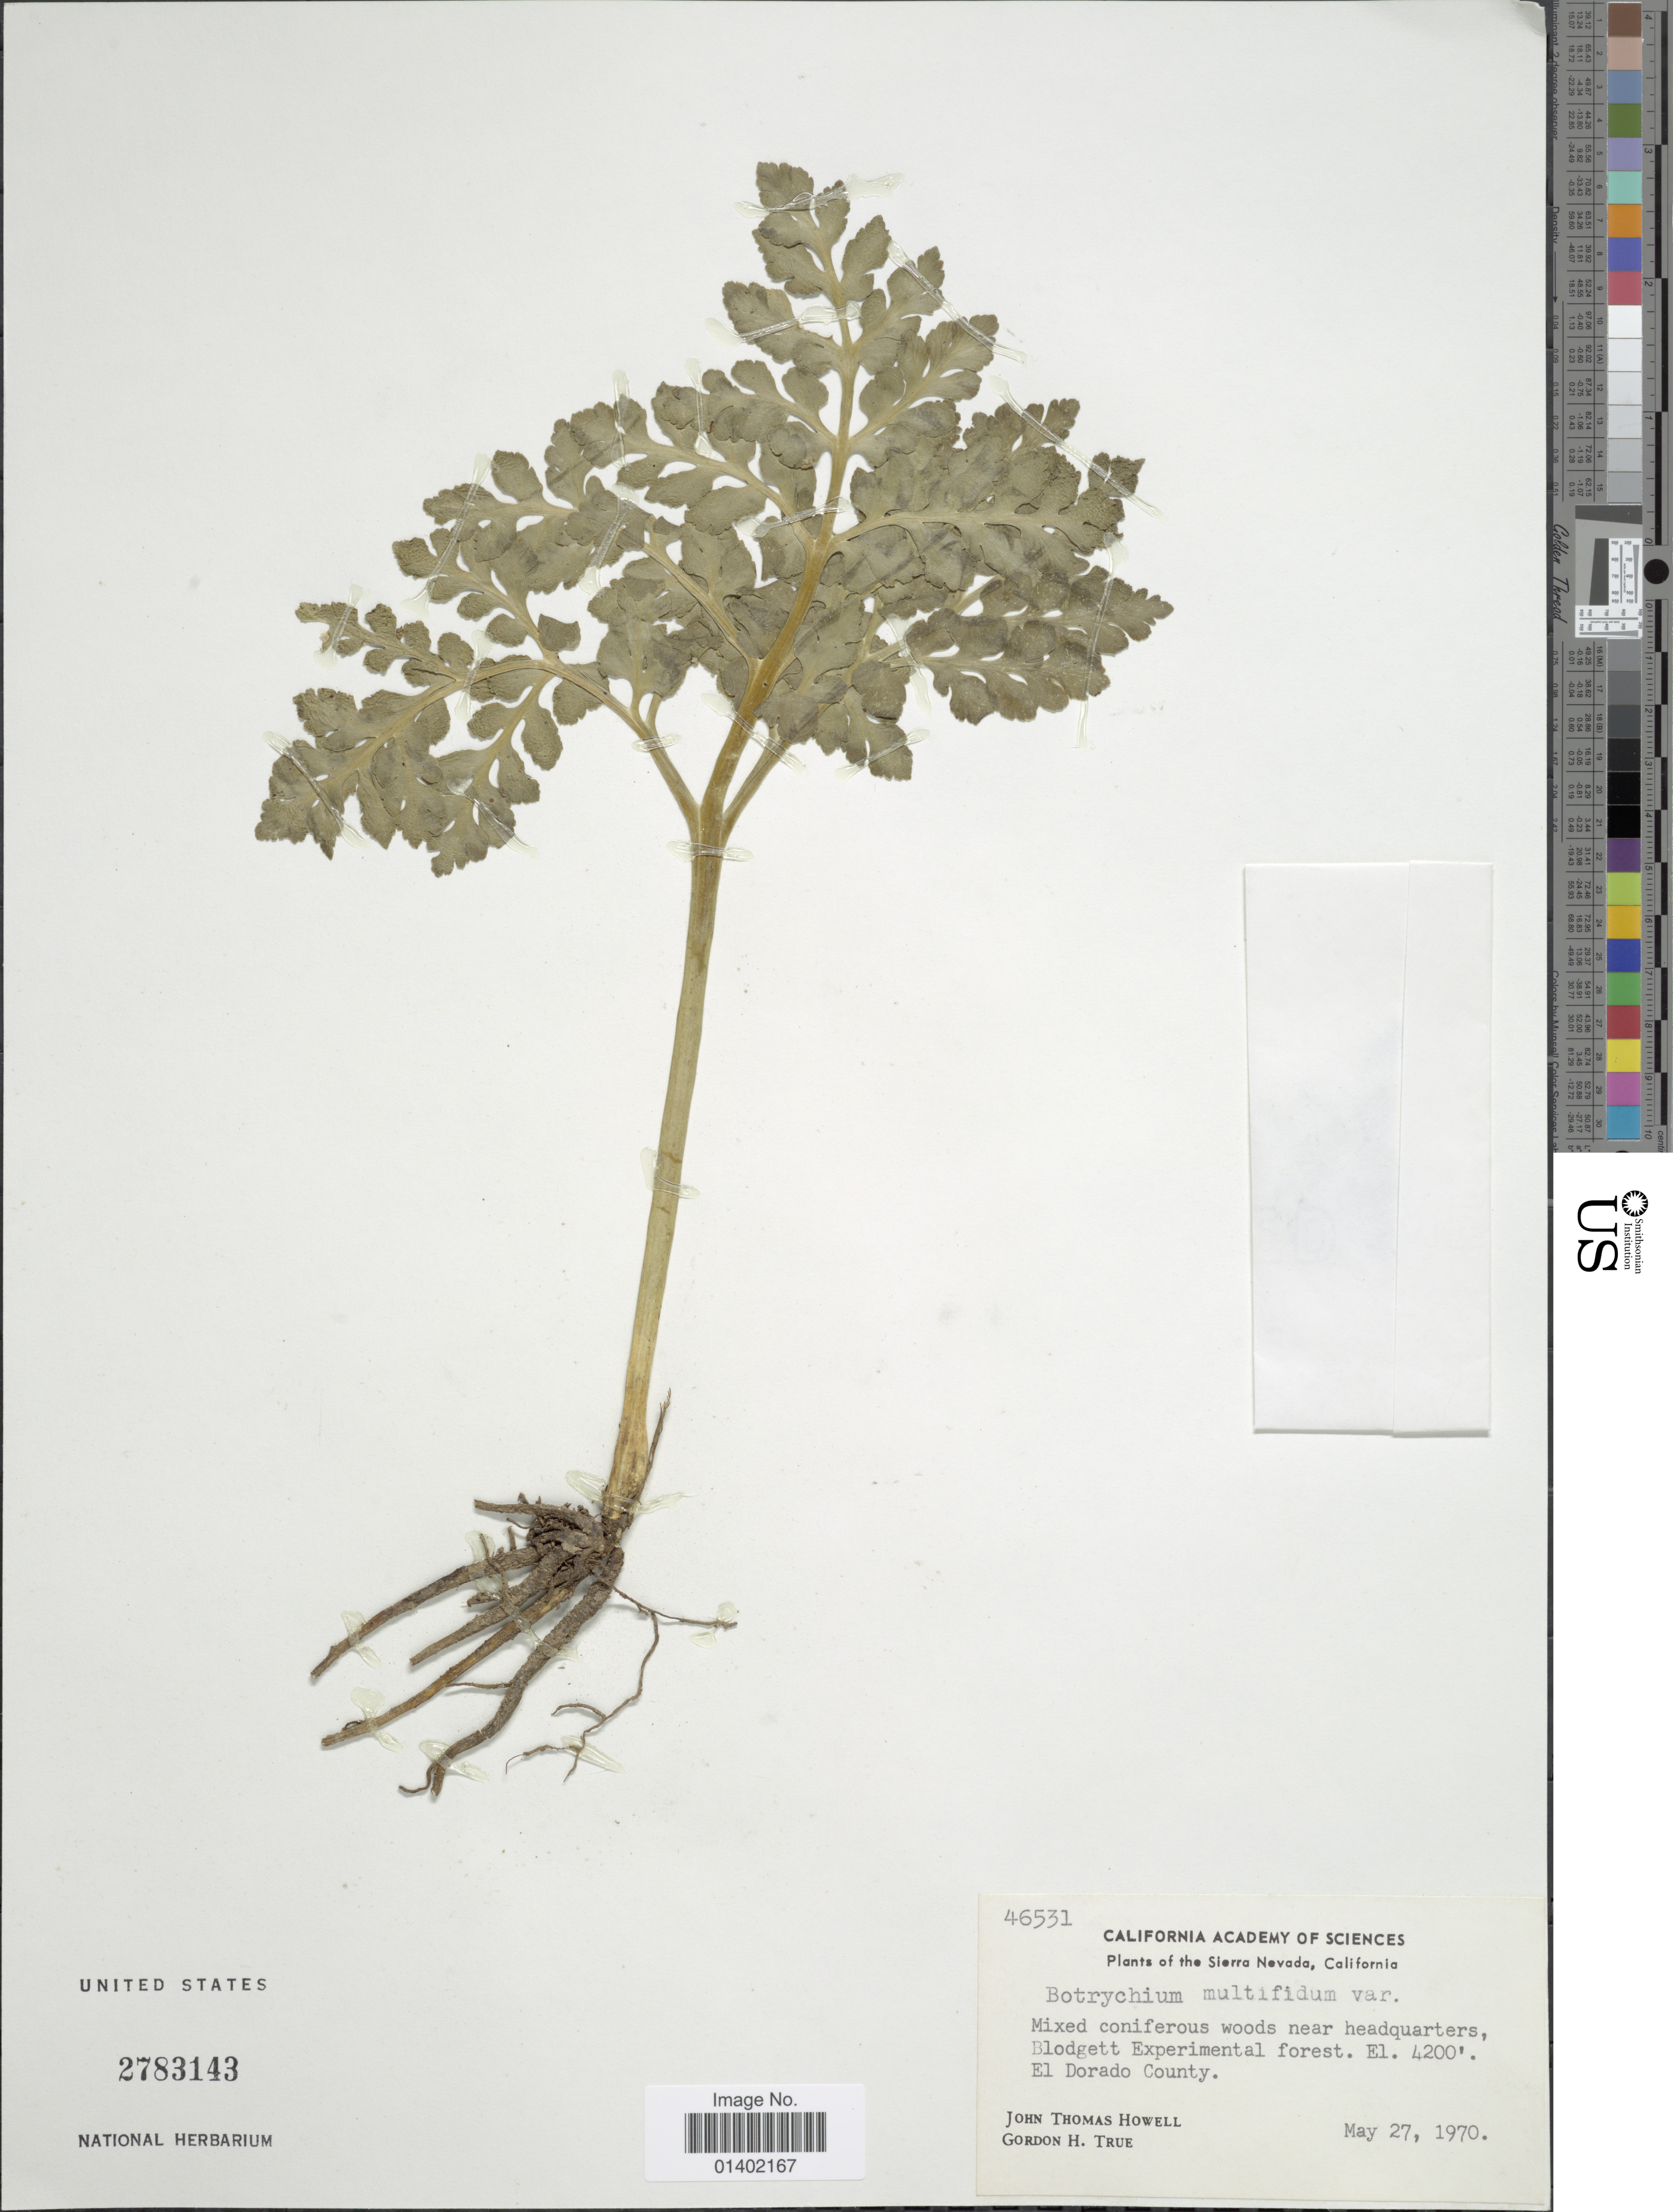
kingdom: Plantae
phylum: Tracheophyta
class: Polypodiopsida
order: Ophioglossales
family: Ophioglossaceae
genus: Botrychium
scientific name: Botrychium multifidum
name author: (J.F. Gmel.) Rupr.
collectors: J. T. Howell & G. H. True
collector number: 46531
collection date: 1970-05-27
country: United States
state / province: Nevada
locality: Plants of the Sierra Nevada, California, Blodgett Experimental forest, El Dorado County.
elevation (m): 1280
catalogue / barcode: US 2783143